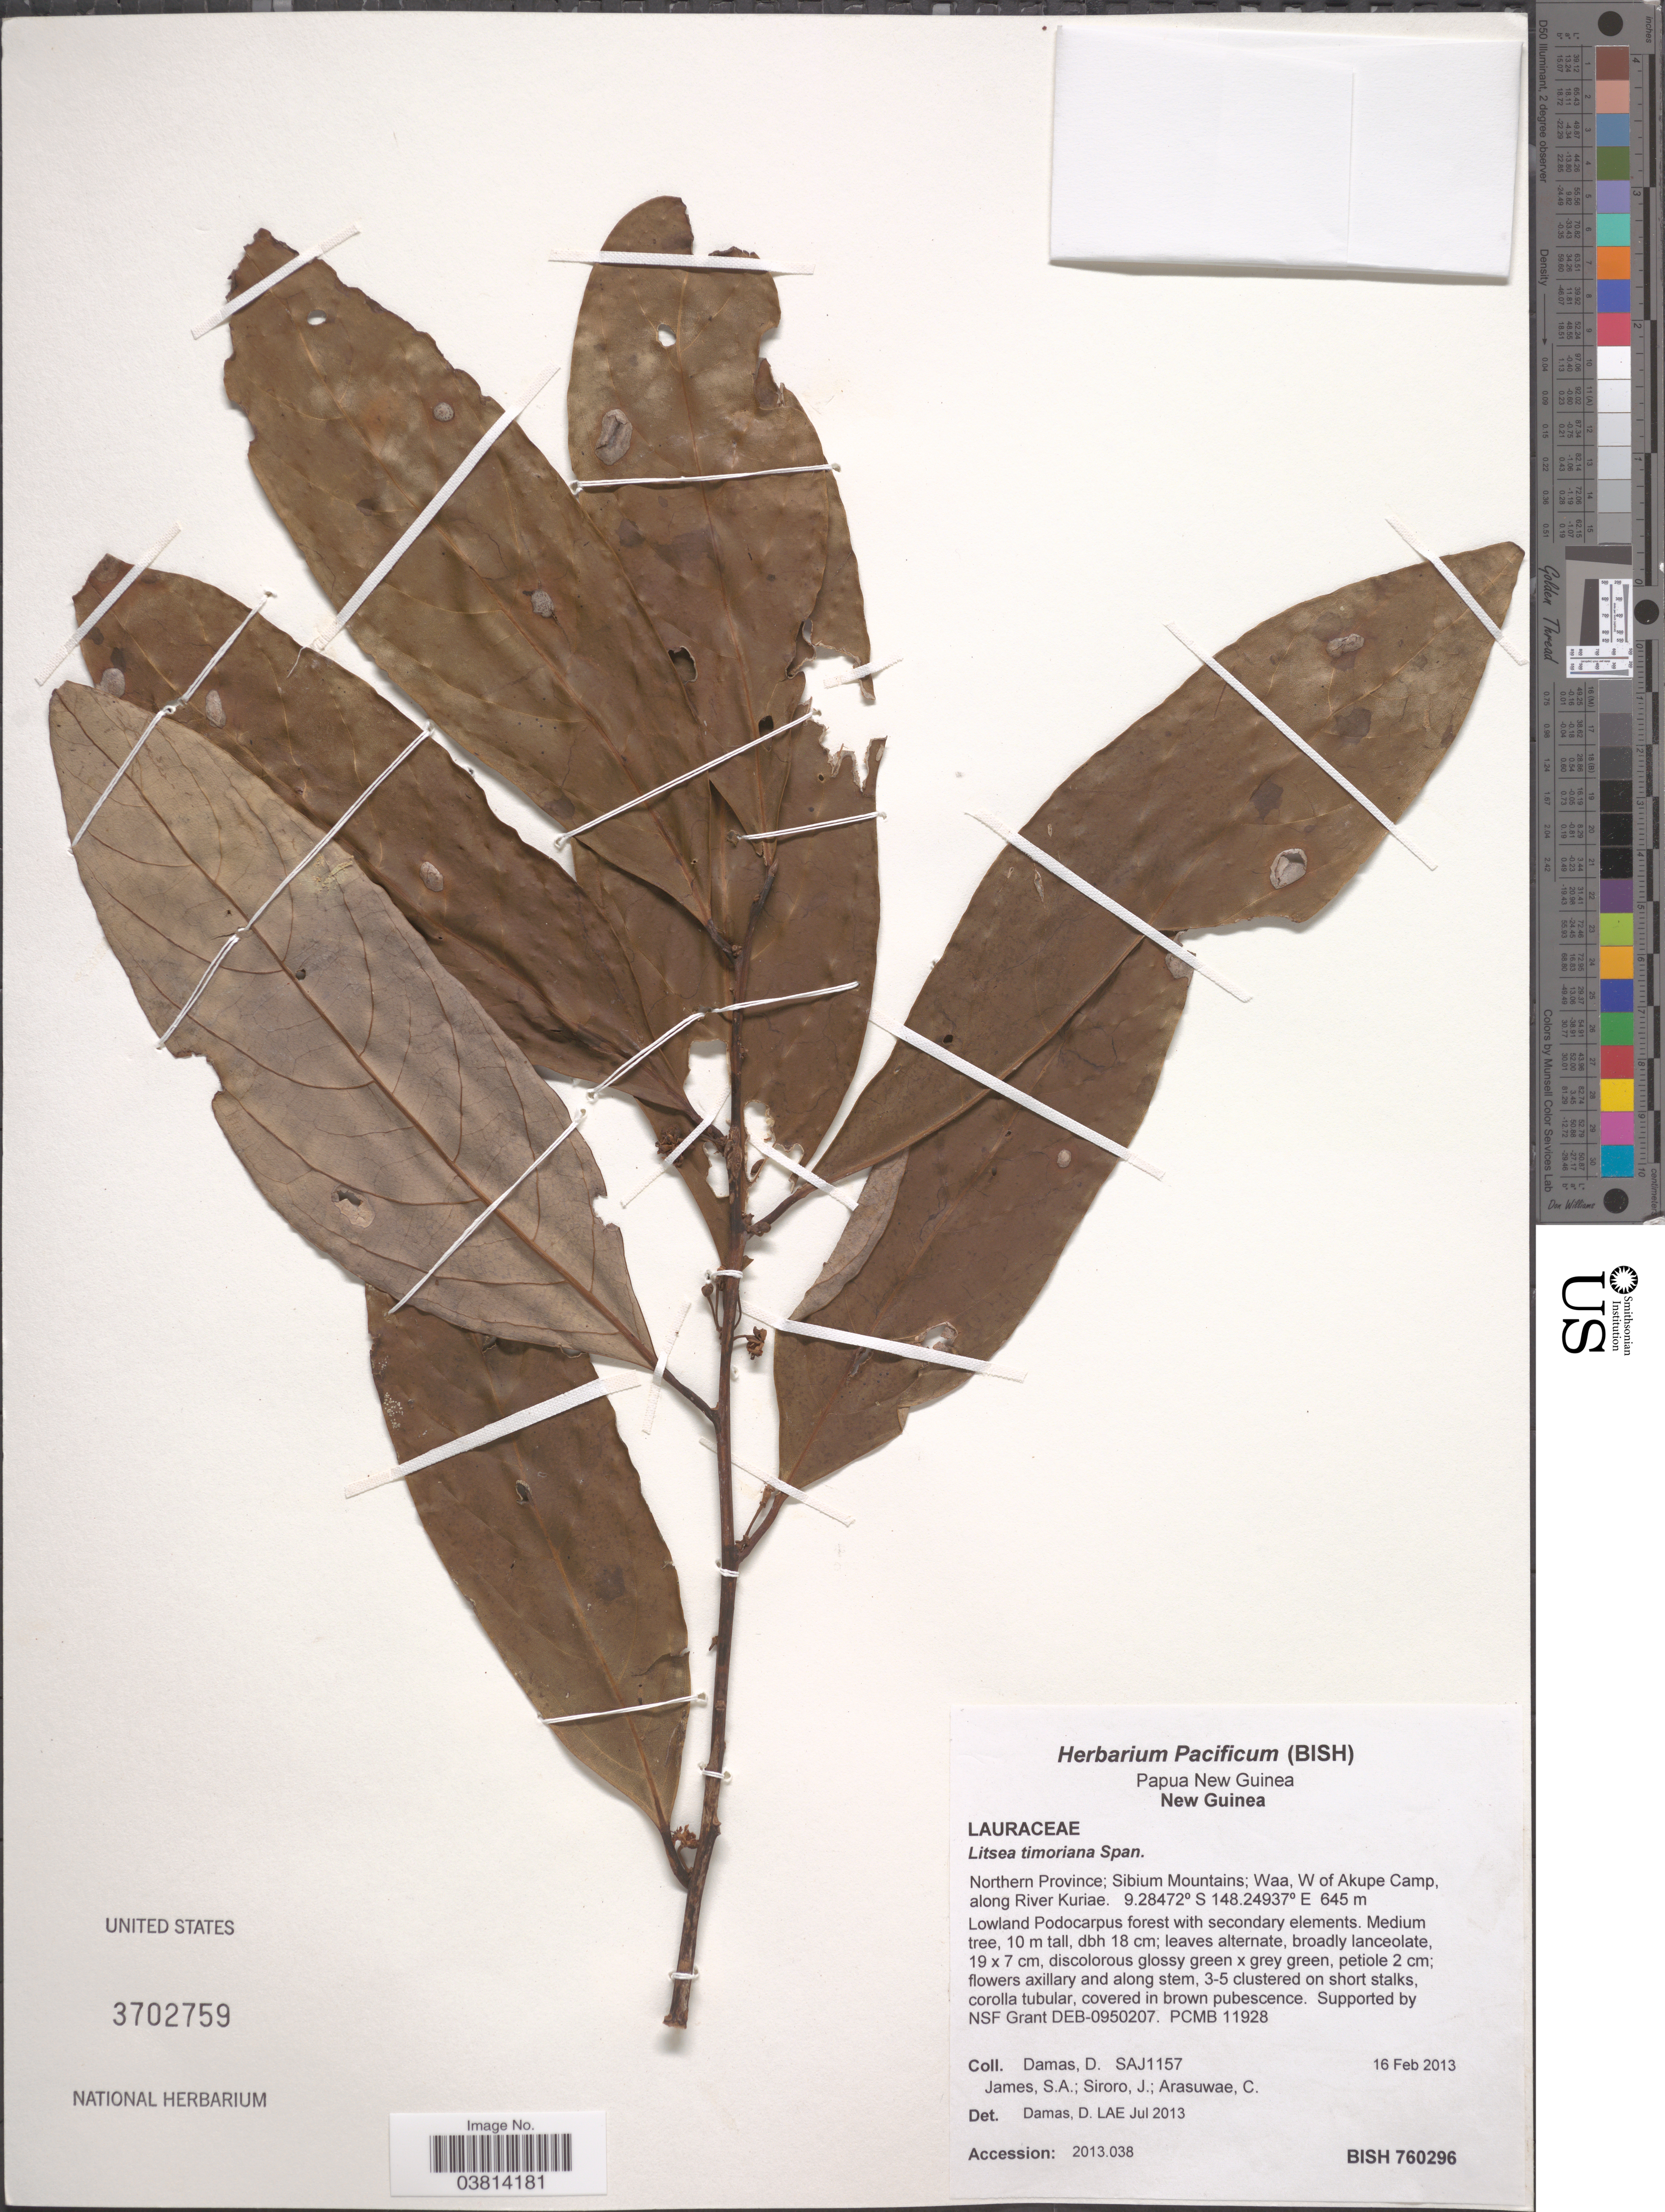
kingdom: Plantae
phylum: Tracheophyta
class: Magnoliopsida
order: Laurales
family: Lauraceae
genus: Litsea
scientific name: Litsea timoriana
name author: Span.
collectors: D. Damas, S. James, J. Siroro & C. Arasuwae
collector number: SAJ1157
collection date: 2013-02-16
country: Papua New Guinea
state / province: Northern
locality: New Guinea. Sibium Mountains; Waa, W of Akupe Camp, along River Kuriae.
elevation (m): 645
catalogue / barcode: US 3702759